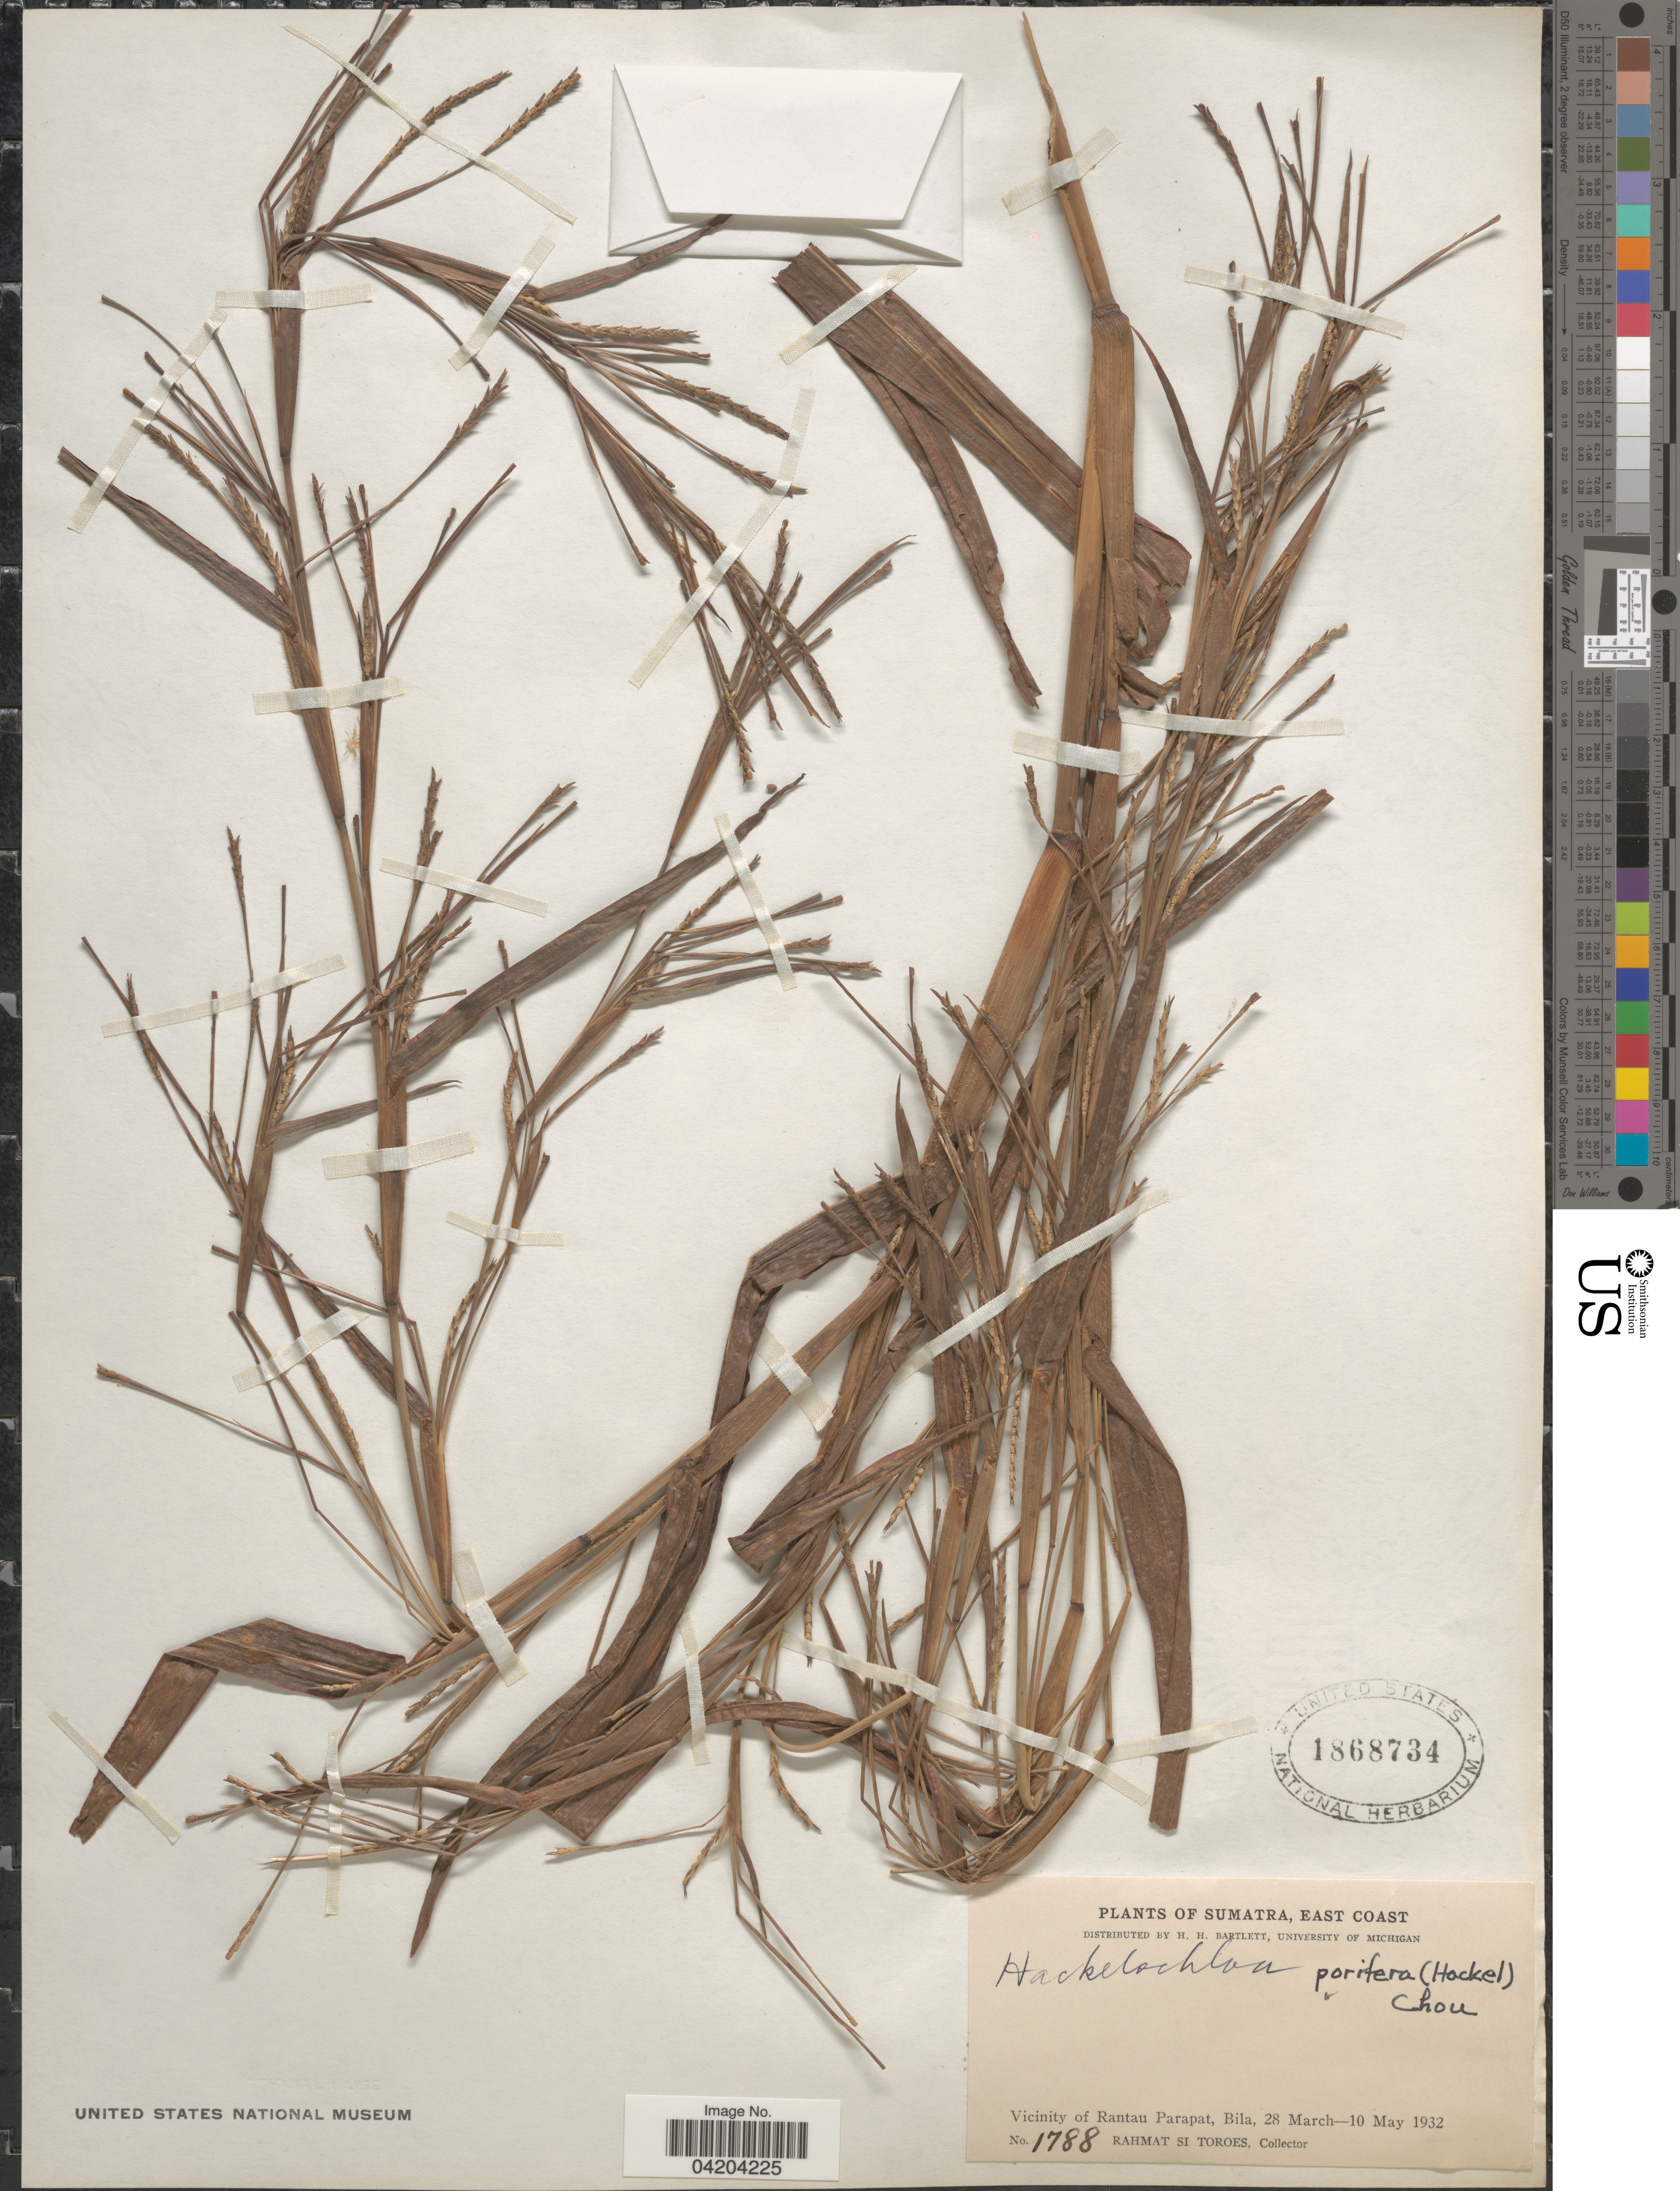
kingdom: Plantae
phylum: Tracheophyta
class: Liliopsida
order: Poales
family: Poaceae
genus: Mnesithea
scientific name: Mnesithea granularis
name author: (L.) de Koning & Sosef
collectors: Rahmat Si Boeea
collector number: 1788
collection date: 1932-03-28/1932-05-10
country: Indonesia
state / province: Sumatra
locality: East Coast. Vicinity of Rantau Parapat, Bila.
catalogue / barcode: US 1868734